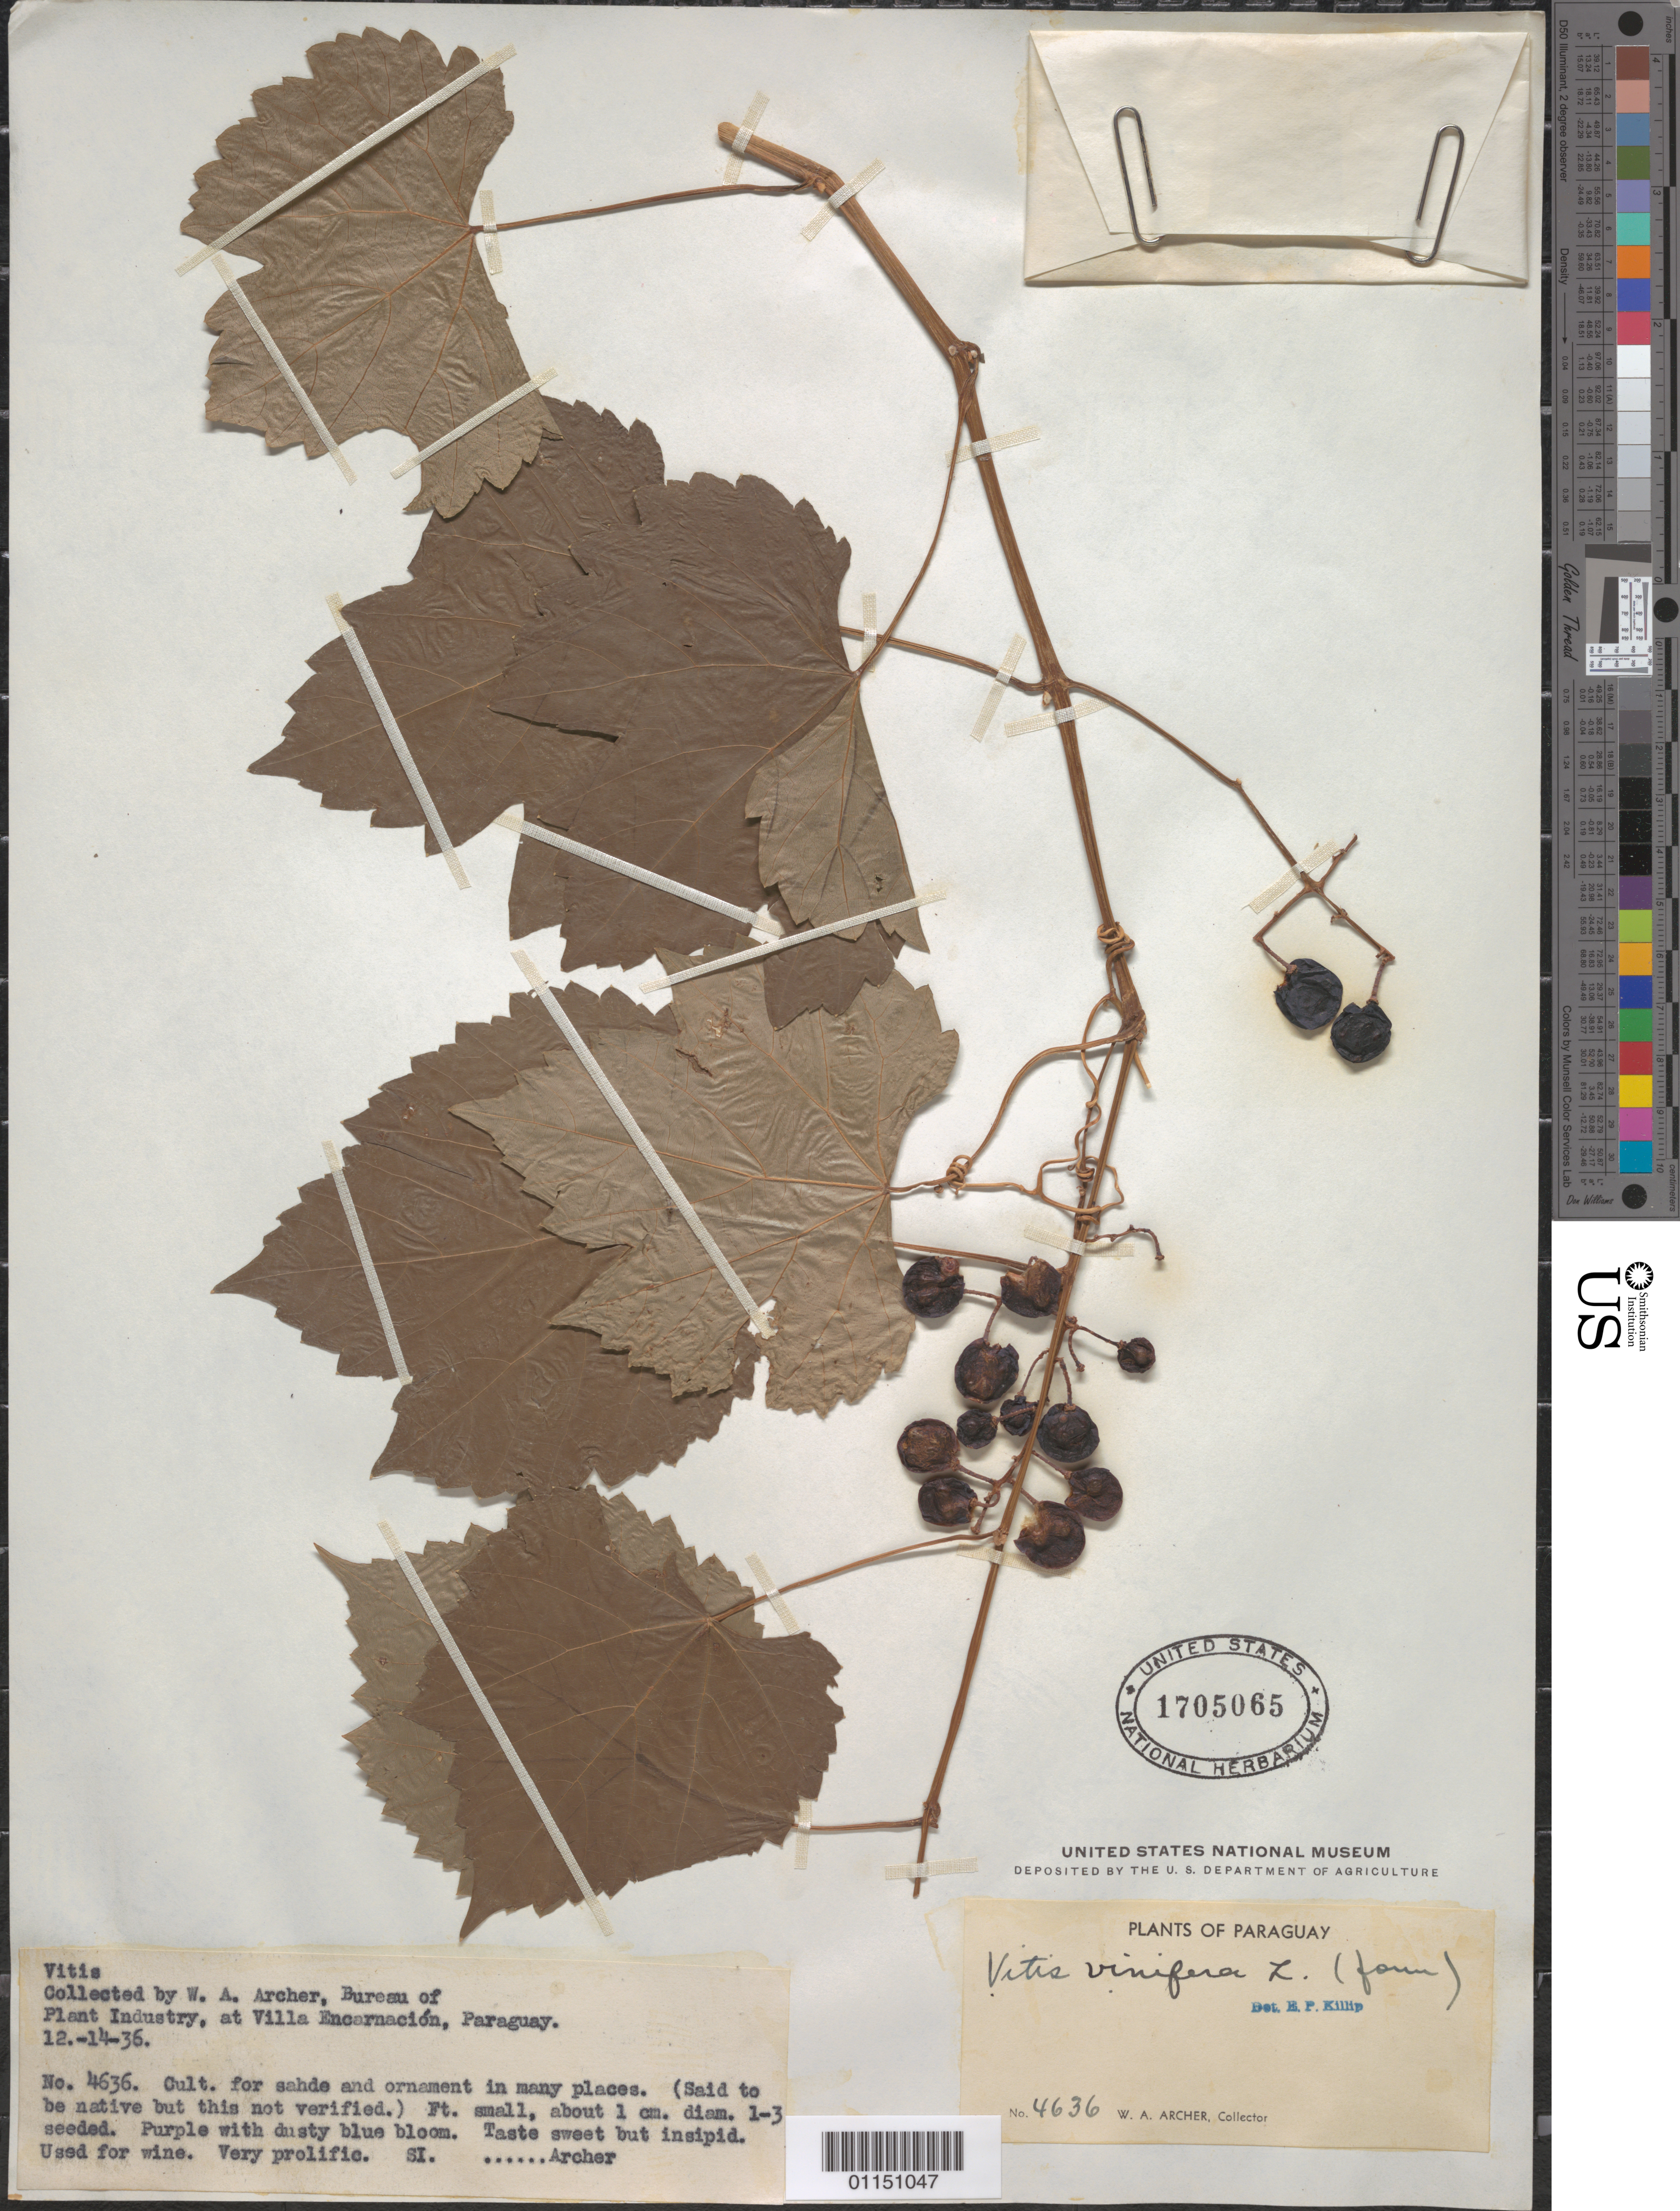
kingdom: Plantae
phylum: Tracheophyta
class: Magnoliopsida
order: Vitales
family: Vitaceae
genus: Vitis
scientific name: Vitis vinifera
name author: L.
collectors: W. A. Archer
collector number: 4636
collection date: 1936-12-14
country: Paraguay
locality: Villa Encarnacion.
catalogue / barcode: US 1705065